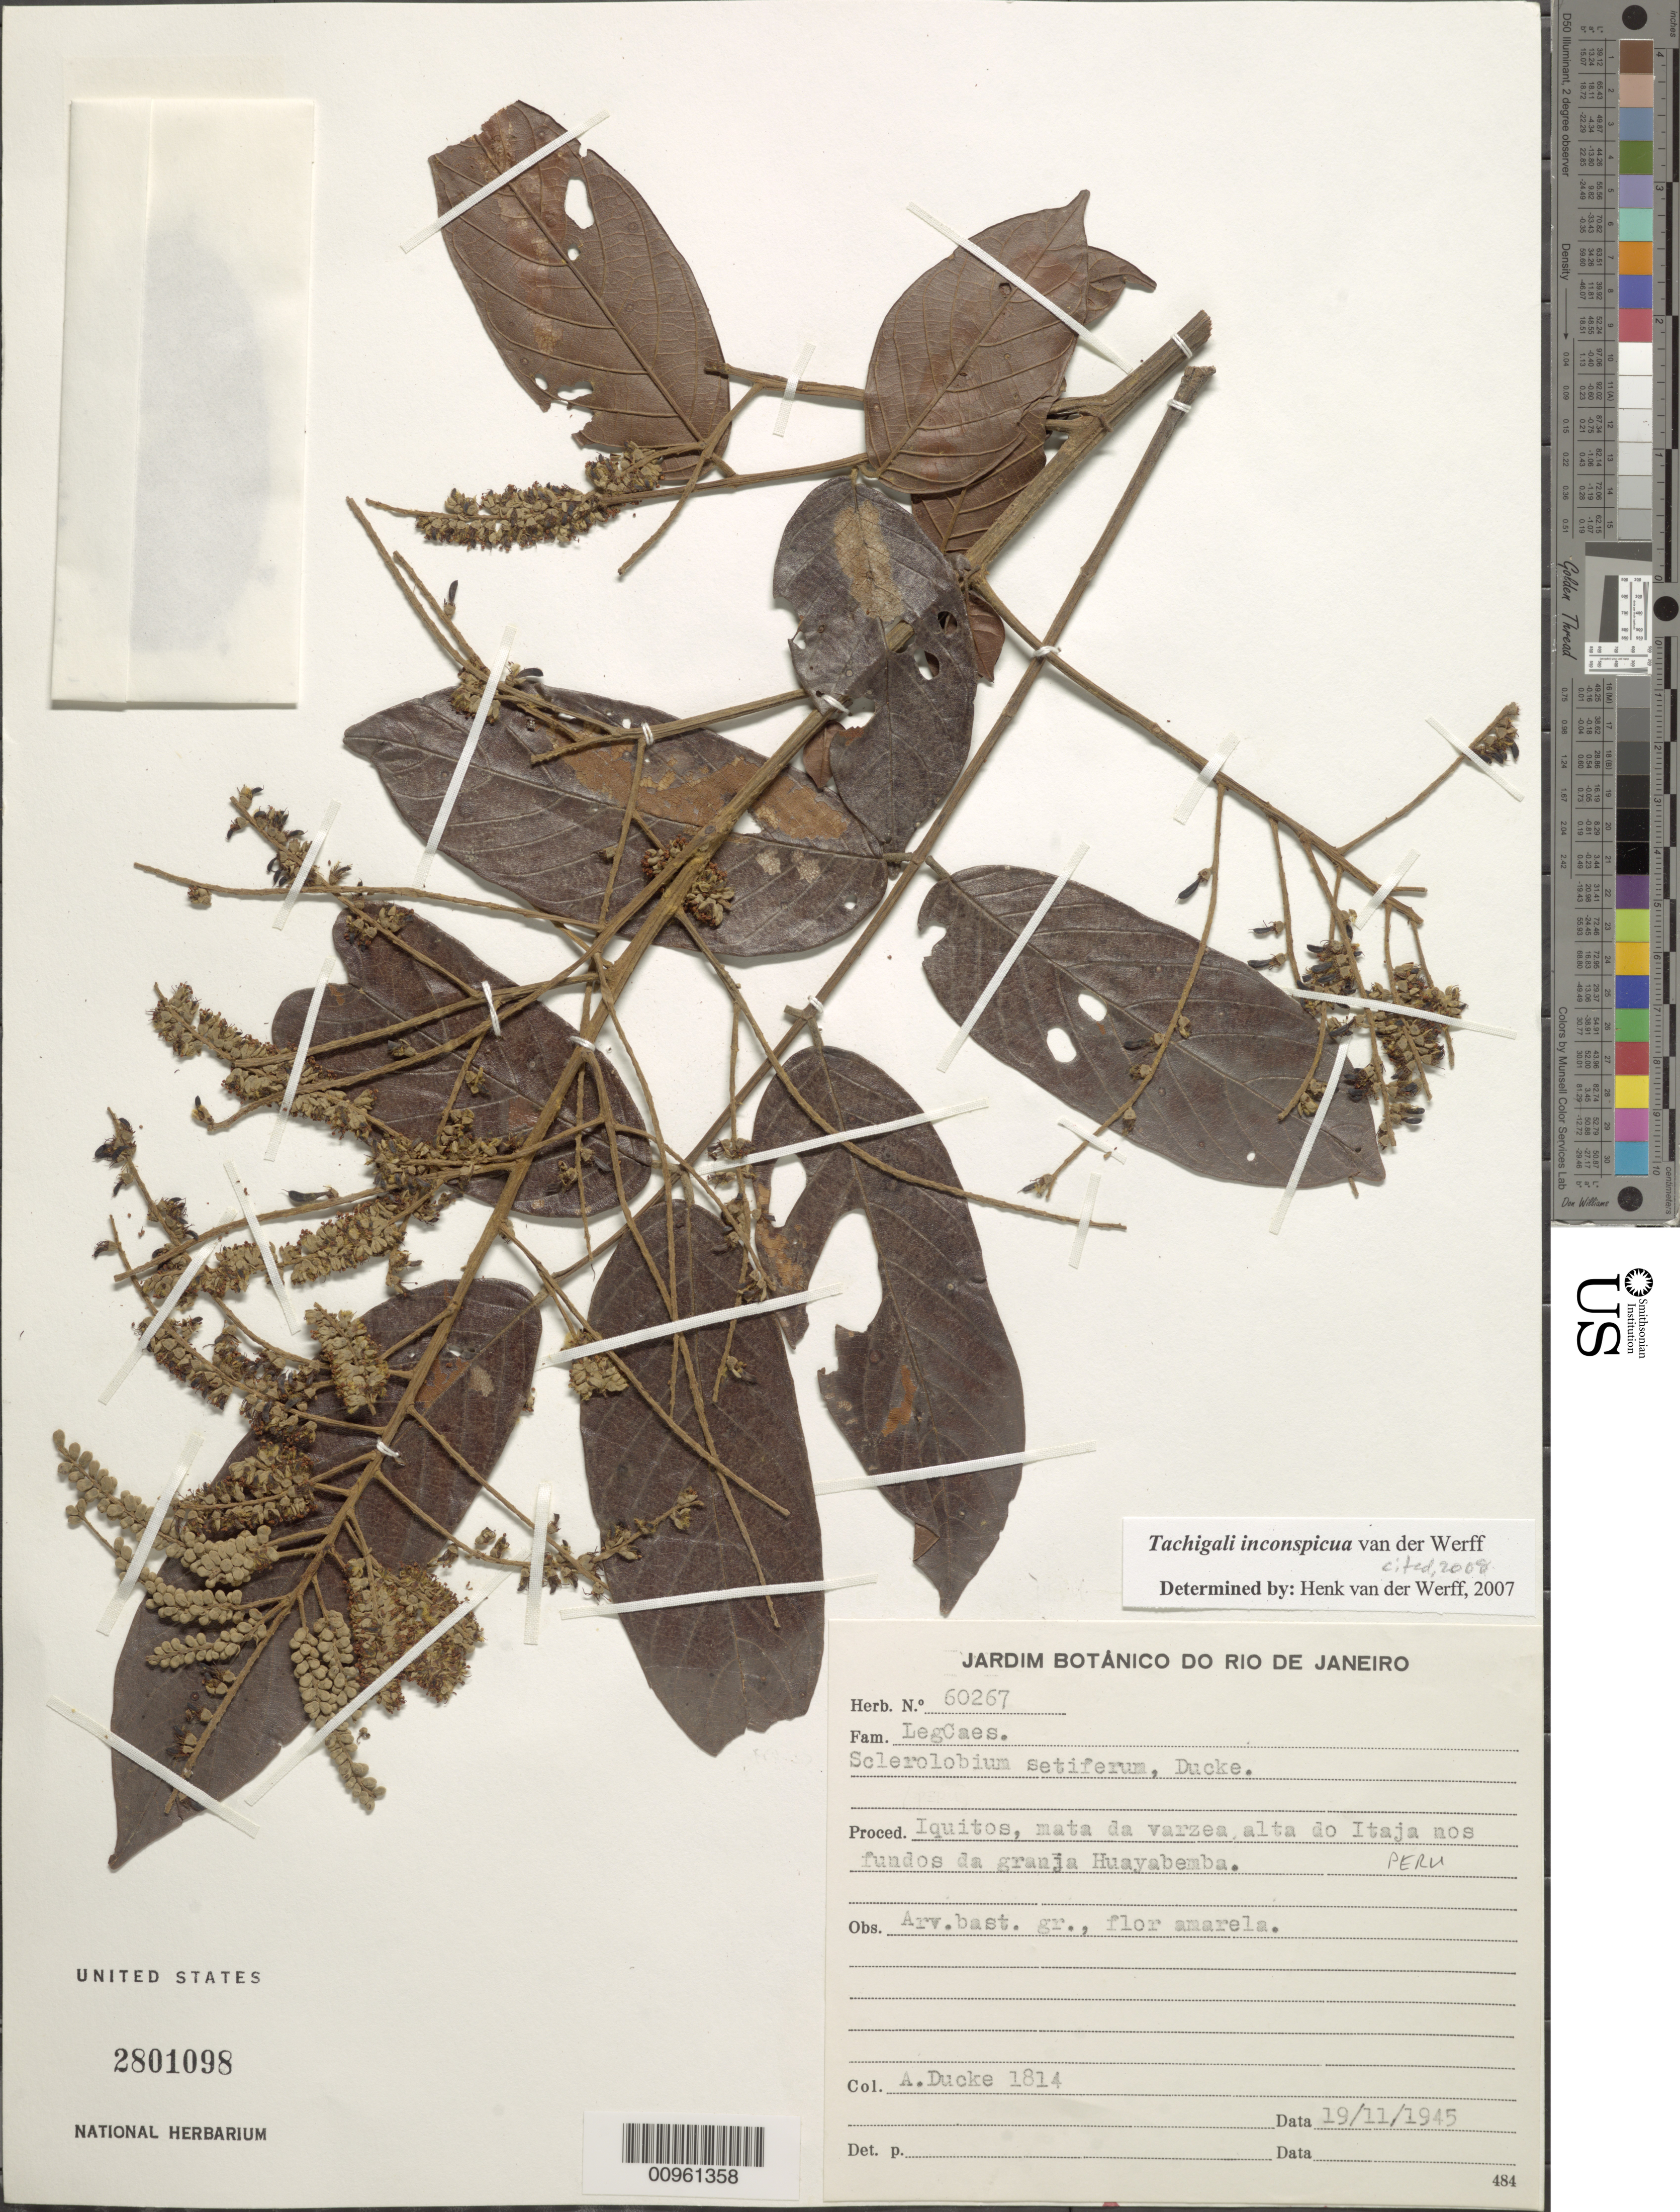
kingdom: Plantae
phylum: Tracheophyta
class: Magnoliopsida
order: Fabales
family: Fabaceae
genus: Tachigali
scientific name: Tachigali inconspicua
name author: van der Werff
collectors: A. Ducke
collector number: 1814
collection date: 1945-11-19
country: Peru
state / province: Loreto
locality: Iquitos, mata da varzea do Itaja nos fundos da granja Huayabemba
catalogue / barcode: US 2801098